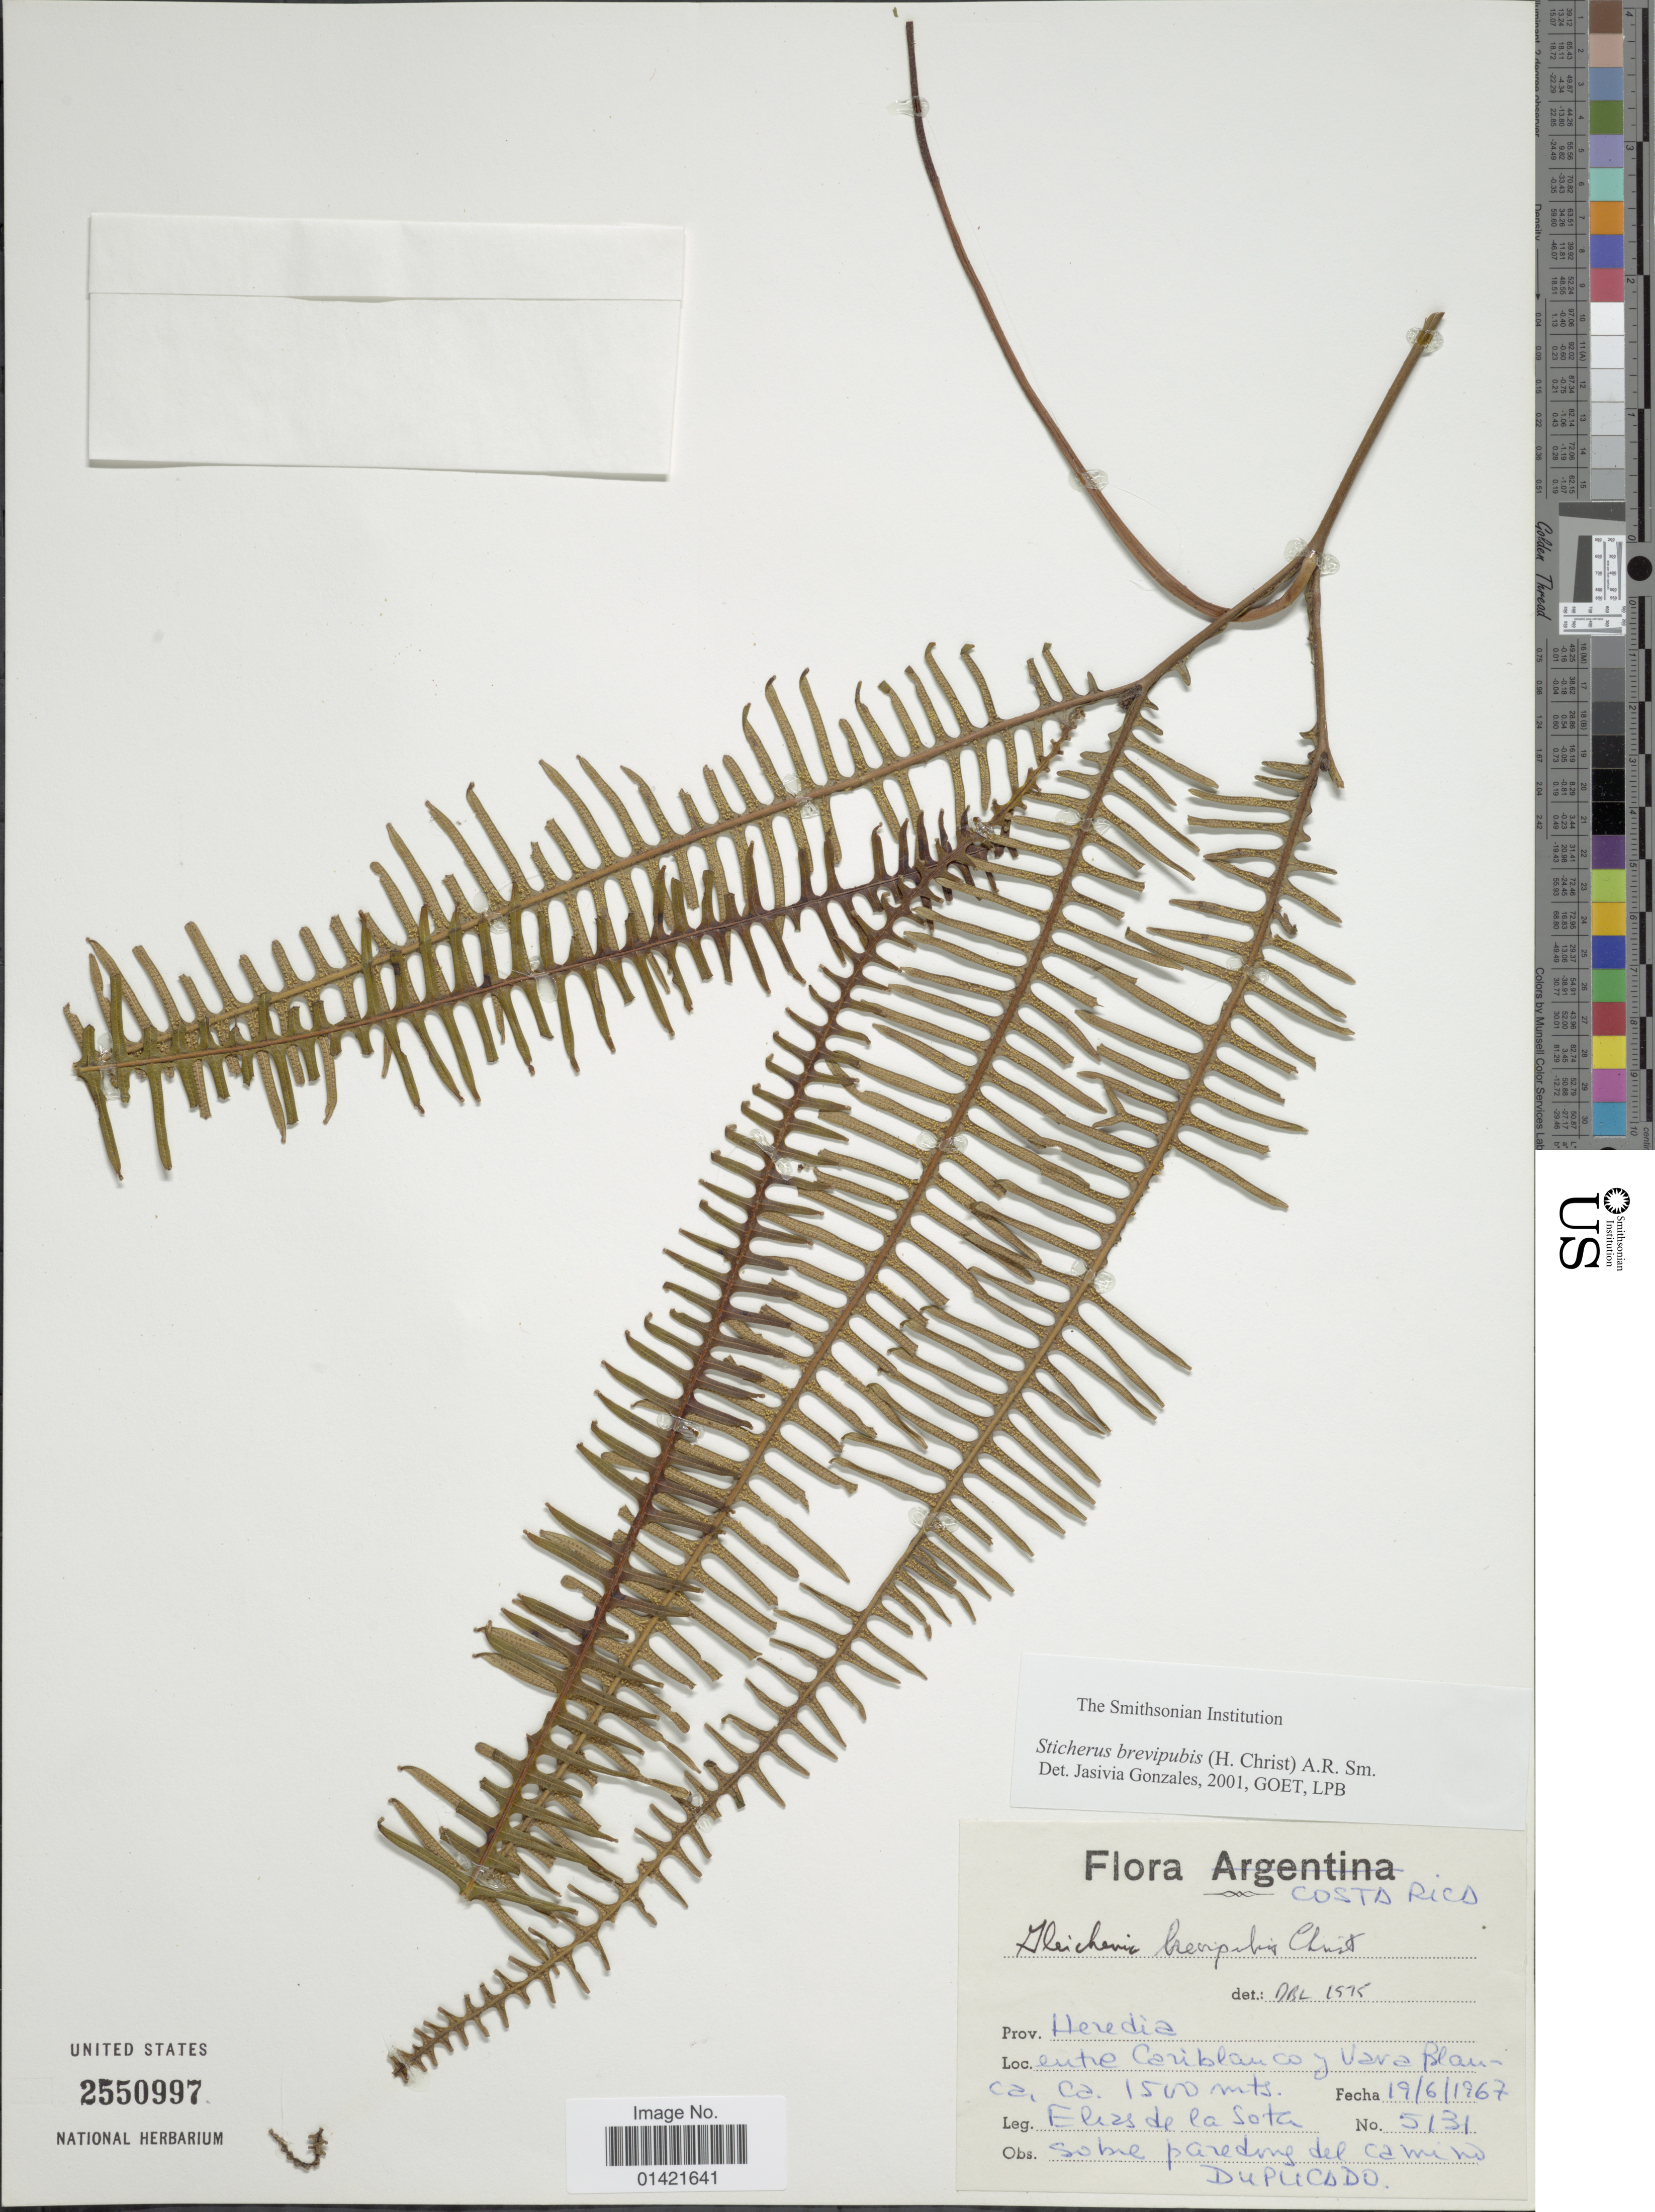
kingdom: Plantae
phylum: Tracheophyta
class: Polypodiopsida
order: Gleicheniales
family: Gleicheniaceae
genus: Sticherus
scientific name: Sticherus fulvus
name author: (Desv.) Ching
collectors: E. R. de la Sota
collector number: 5131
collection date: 1967-06-19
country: Costa Rica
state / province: Heredia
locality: Entre Cariblanco y Vara Blanca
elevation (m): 1500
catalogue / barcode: US 2550997